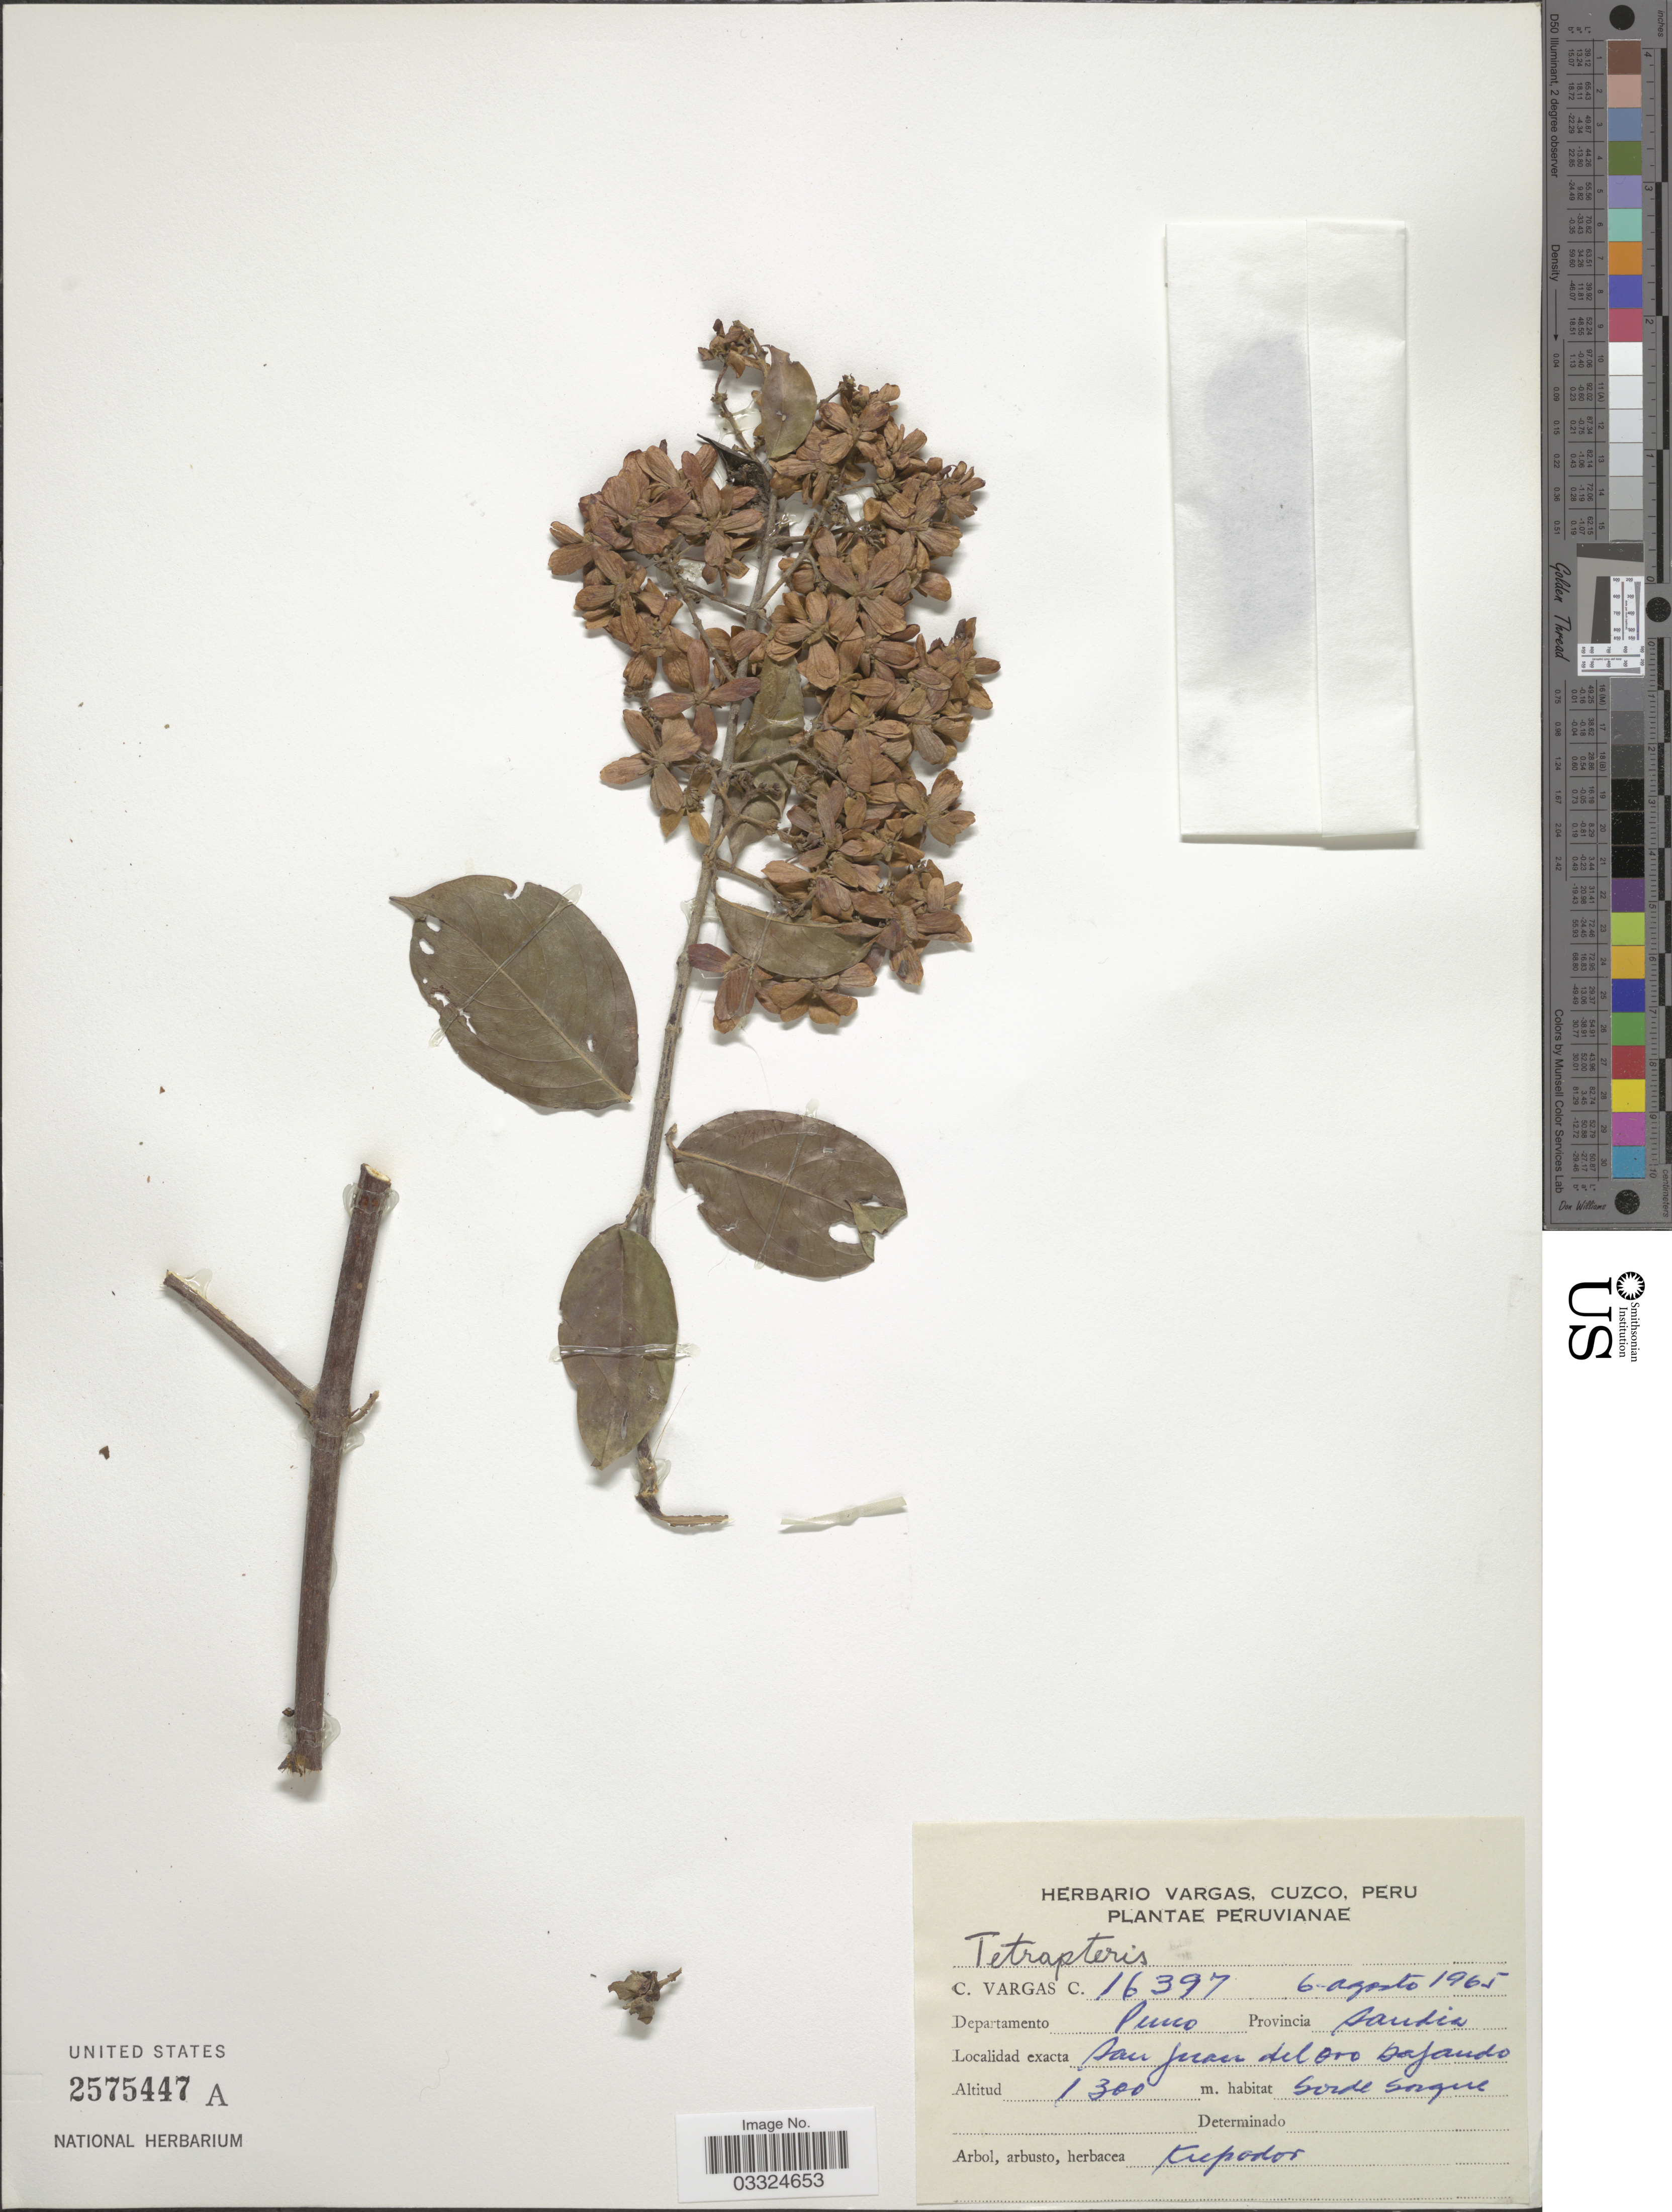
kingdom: Plantae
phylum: Tracheophyta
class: Magnoliopsida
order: Malpighiales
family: Malpighiaceae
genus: Tetrapterys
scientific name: Tetrapterys sp.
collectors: C. Vargas Calderón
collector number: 16397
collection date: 1965-08-06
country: Peru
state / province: Puno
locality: San Juan del Oro bajando, Provincia Sandia, Departamento Puno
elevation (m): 1300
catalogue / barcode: US 2575447A